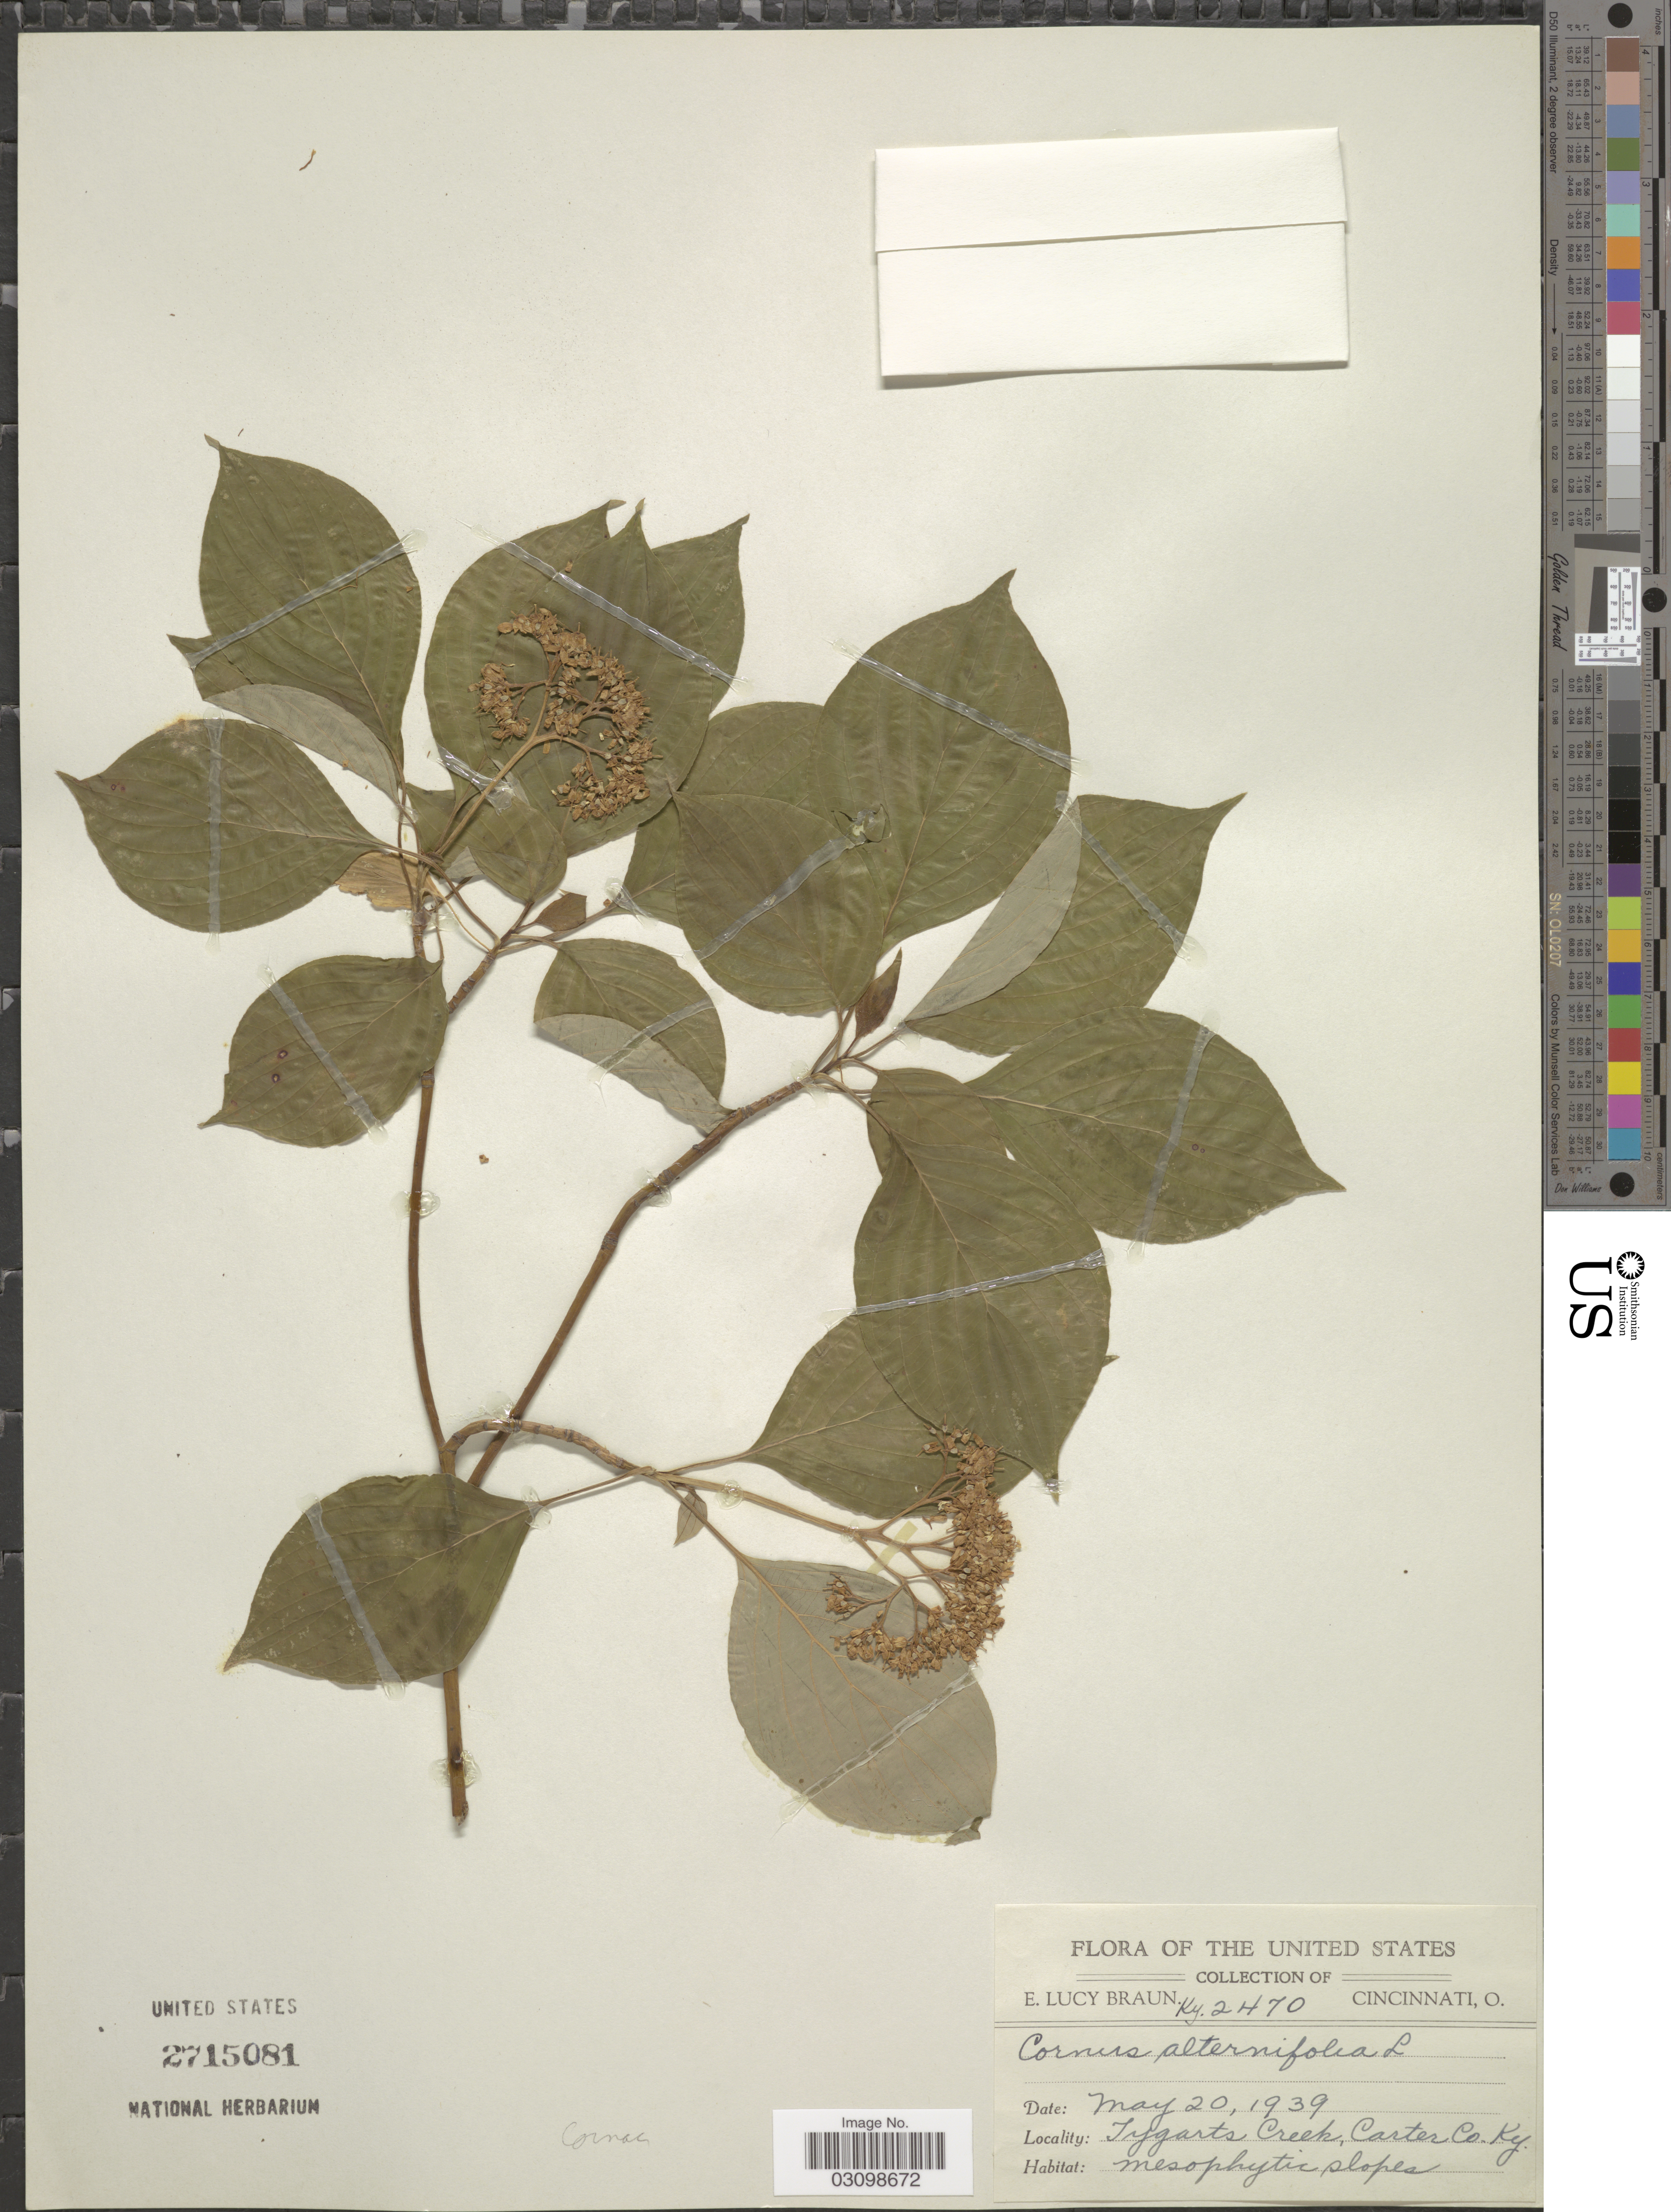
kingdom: Plantae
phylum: Tracheophyta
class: Magnoliopsida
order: Cornales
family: Cornaceae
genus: Cornus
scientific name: Cornus alternifolia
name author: L.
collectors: E. L. Braun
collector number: Ky2470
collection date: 1939-05-20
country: United States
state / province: Kentucky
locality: Tygarts Creek, Carter Co. Ky.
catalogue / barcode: US 2715081